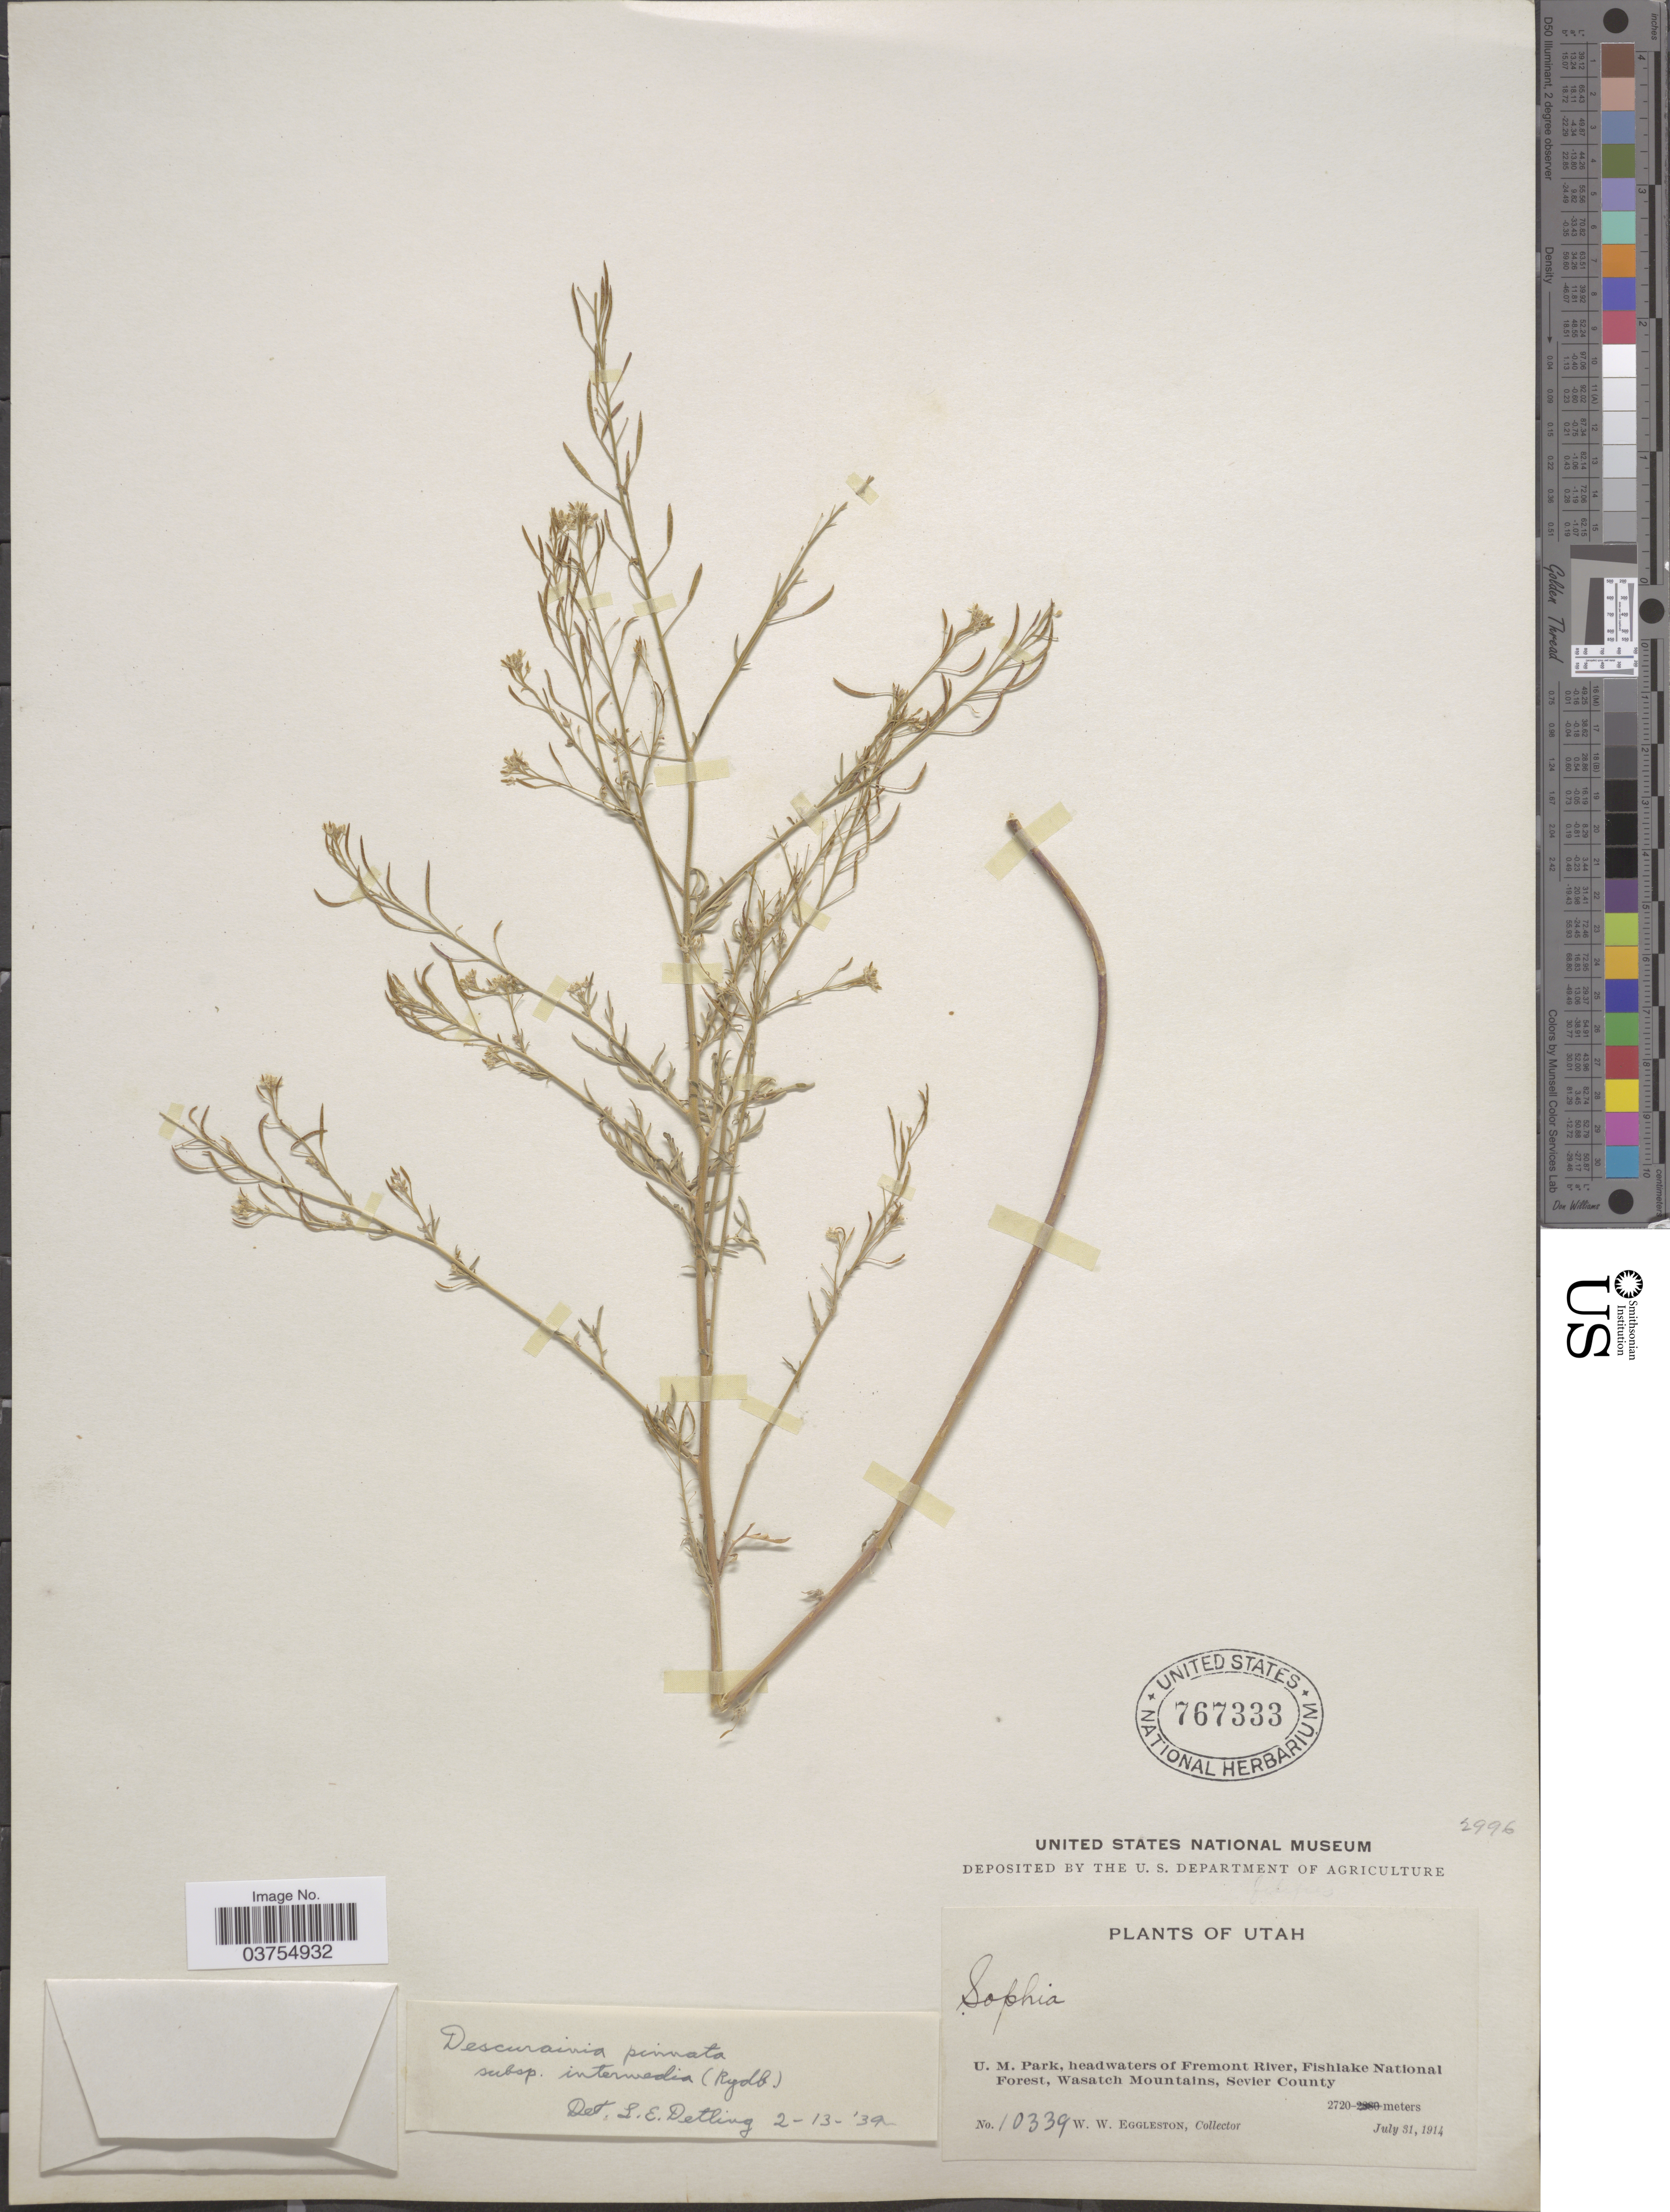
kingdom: Plantae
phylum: Tracheophyta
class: Magnoliopsida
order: Brassicales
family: Brassicaceae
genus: Descurainia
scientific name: Descurainia pinnata subsp. intermedia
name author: (Rydb.) Detling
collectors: W. W. Eggleston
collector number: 10339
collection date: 1914-07-31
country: United States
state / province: Utah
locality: U.M. Park, headwaters of Fremont River, Fishlake National Forest, Wasatch Mountains, Sevier County.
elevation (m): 2720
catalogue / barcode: US 767333